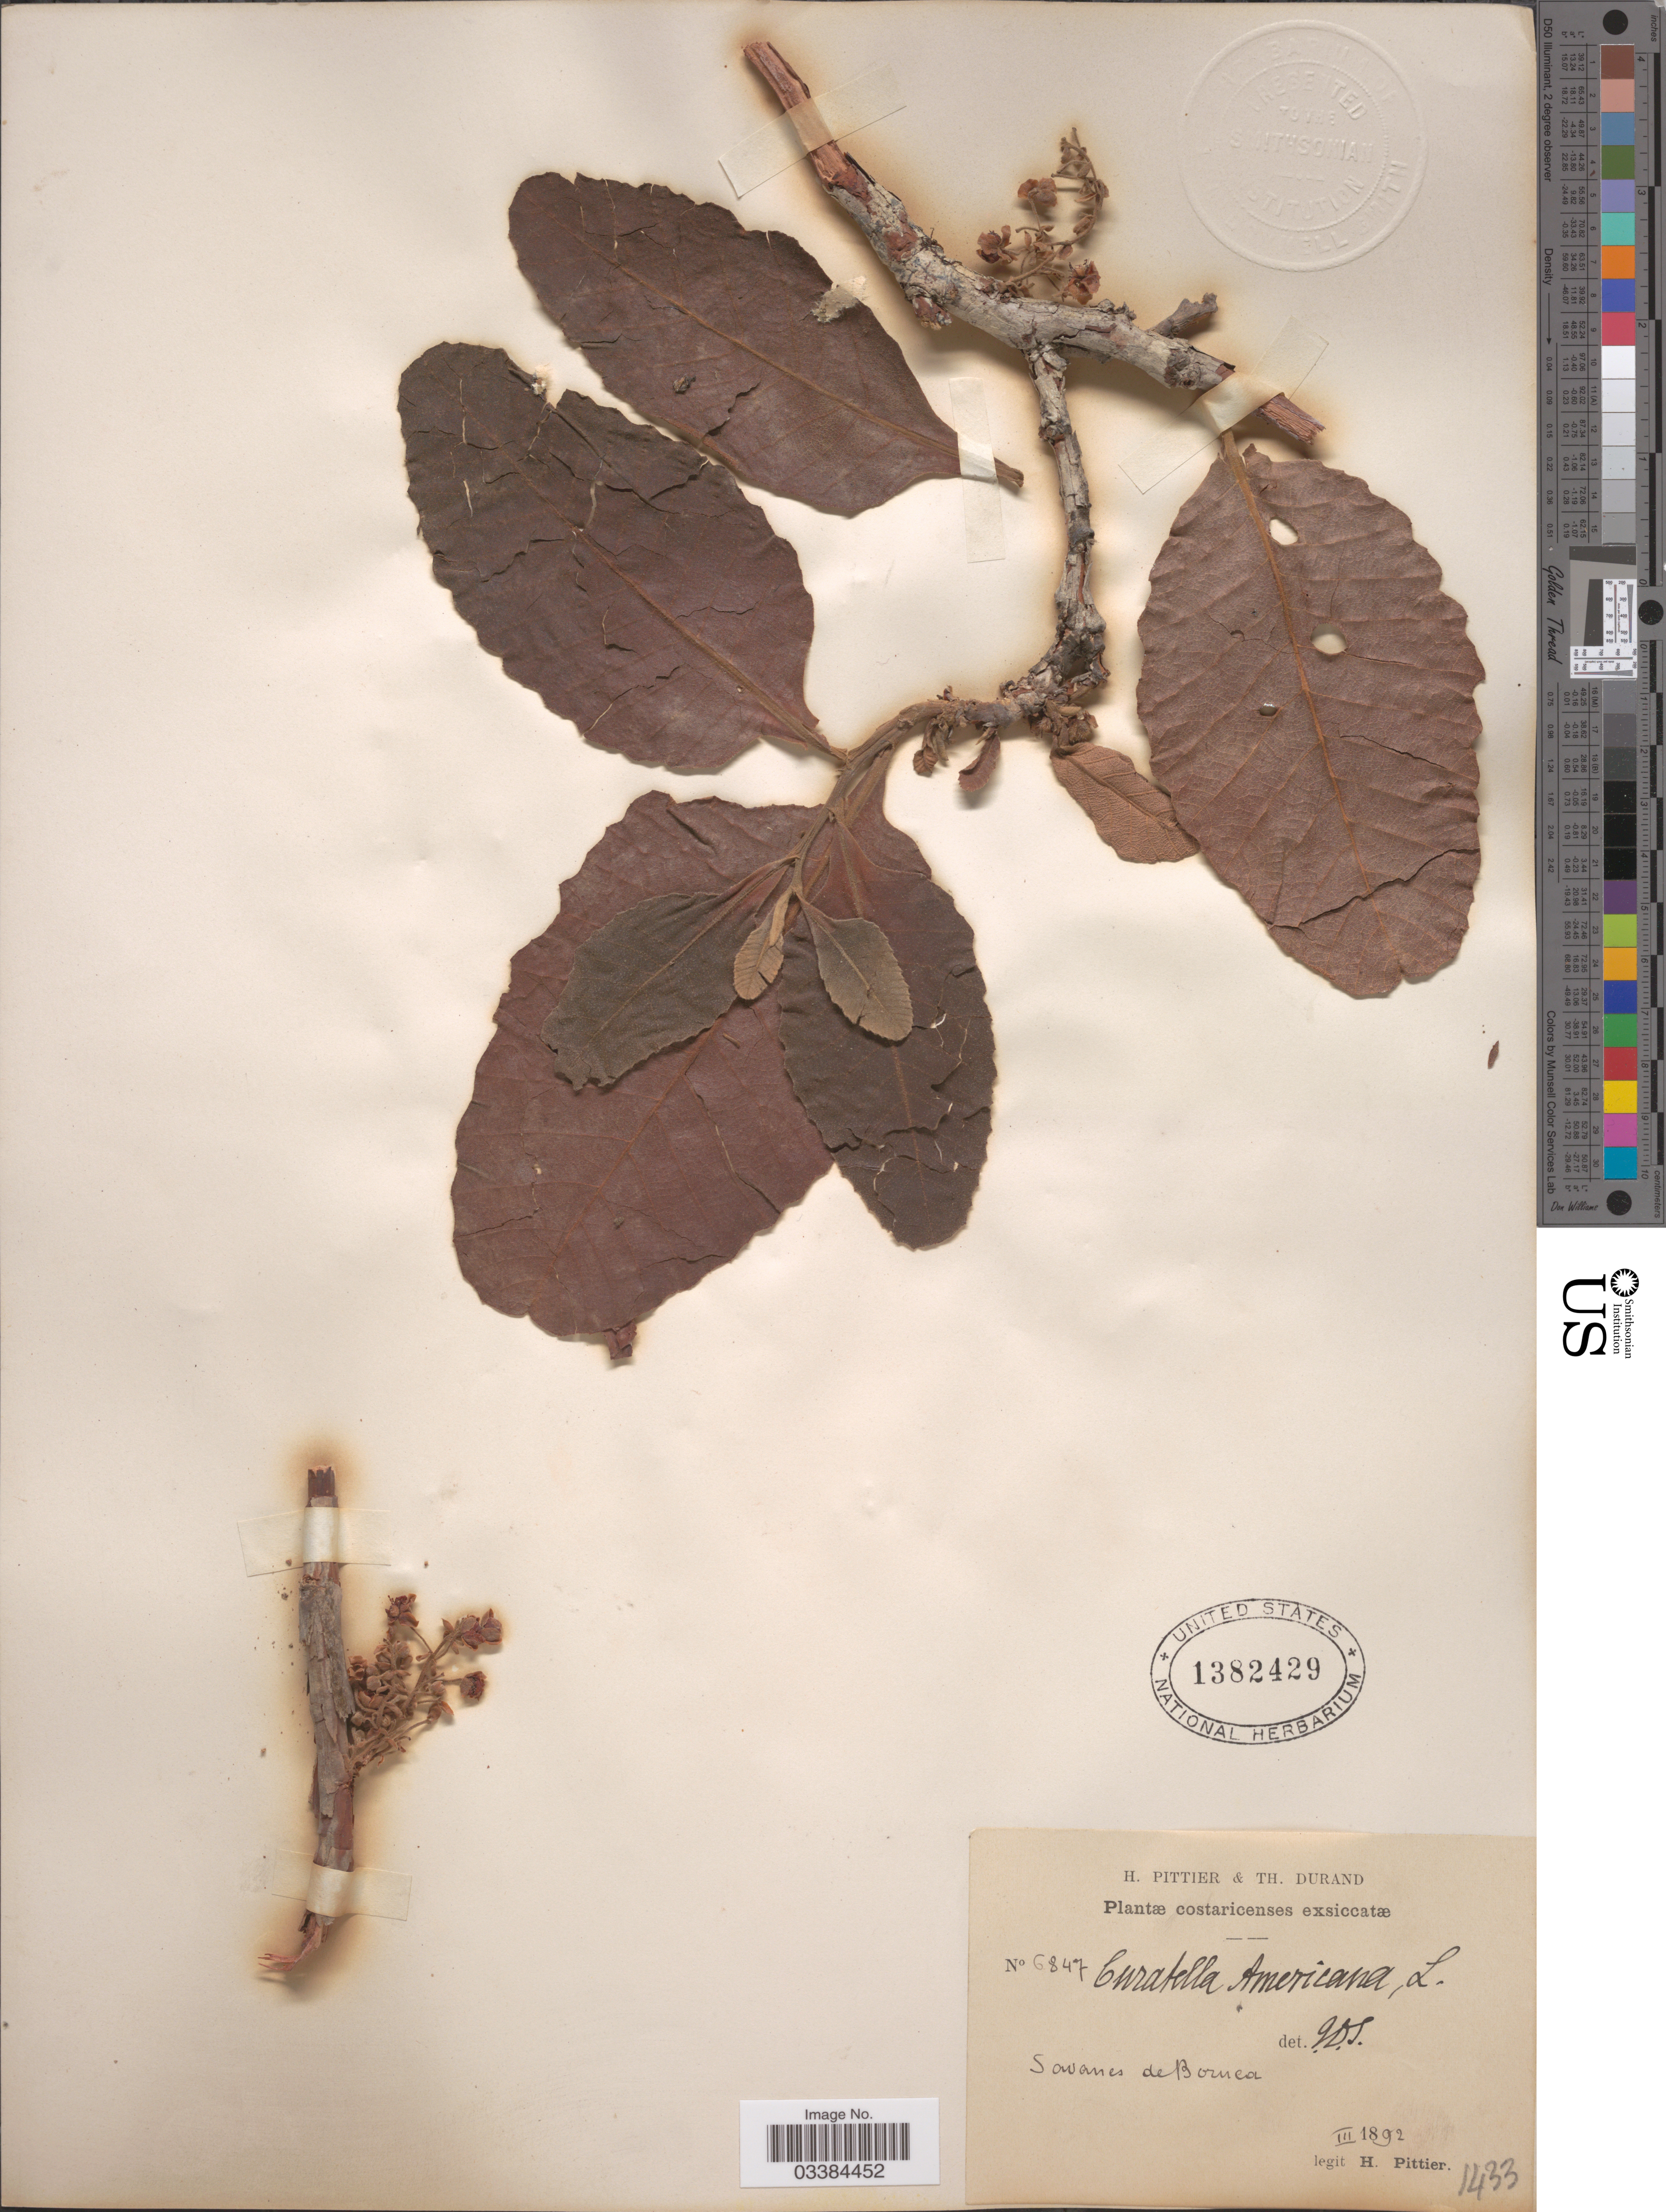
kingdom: Plantae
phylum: Tracheophyta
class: Magnoliopsida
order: Dilleniales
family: Dilleniaceae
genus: Curatella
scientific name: Curatella americana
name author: L.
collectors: H. F. Pittier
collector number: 6847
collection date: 1892-03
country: Costa Rica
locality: Savanes de Boruca.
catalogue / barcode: US 1382429